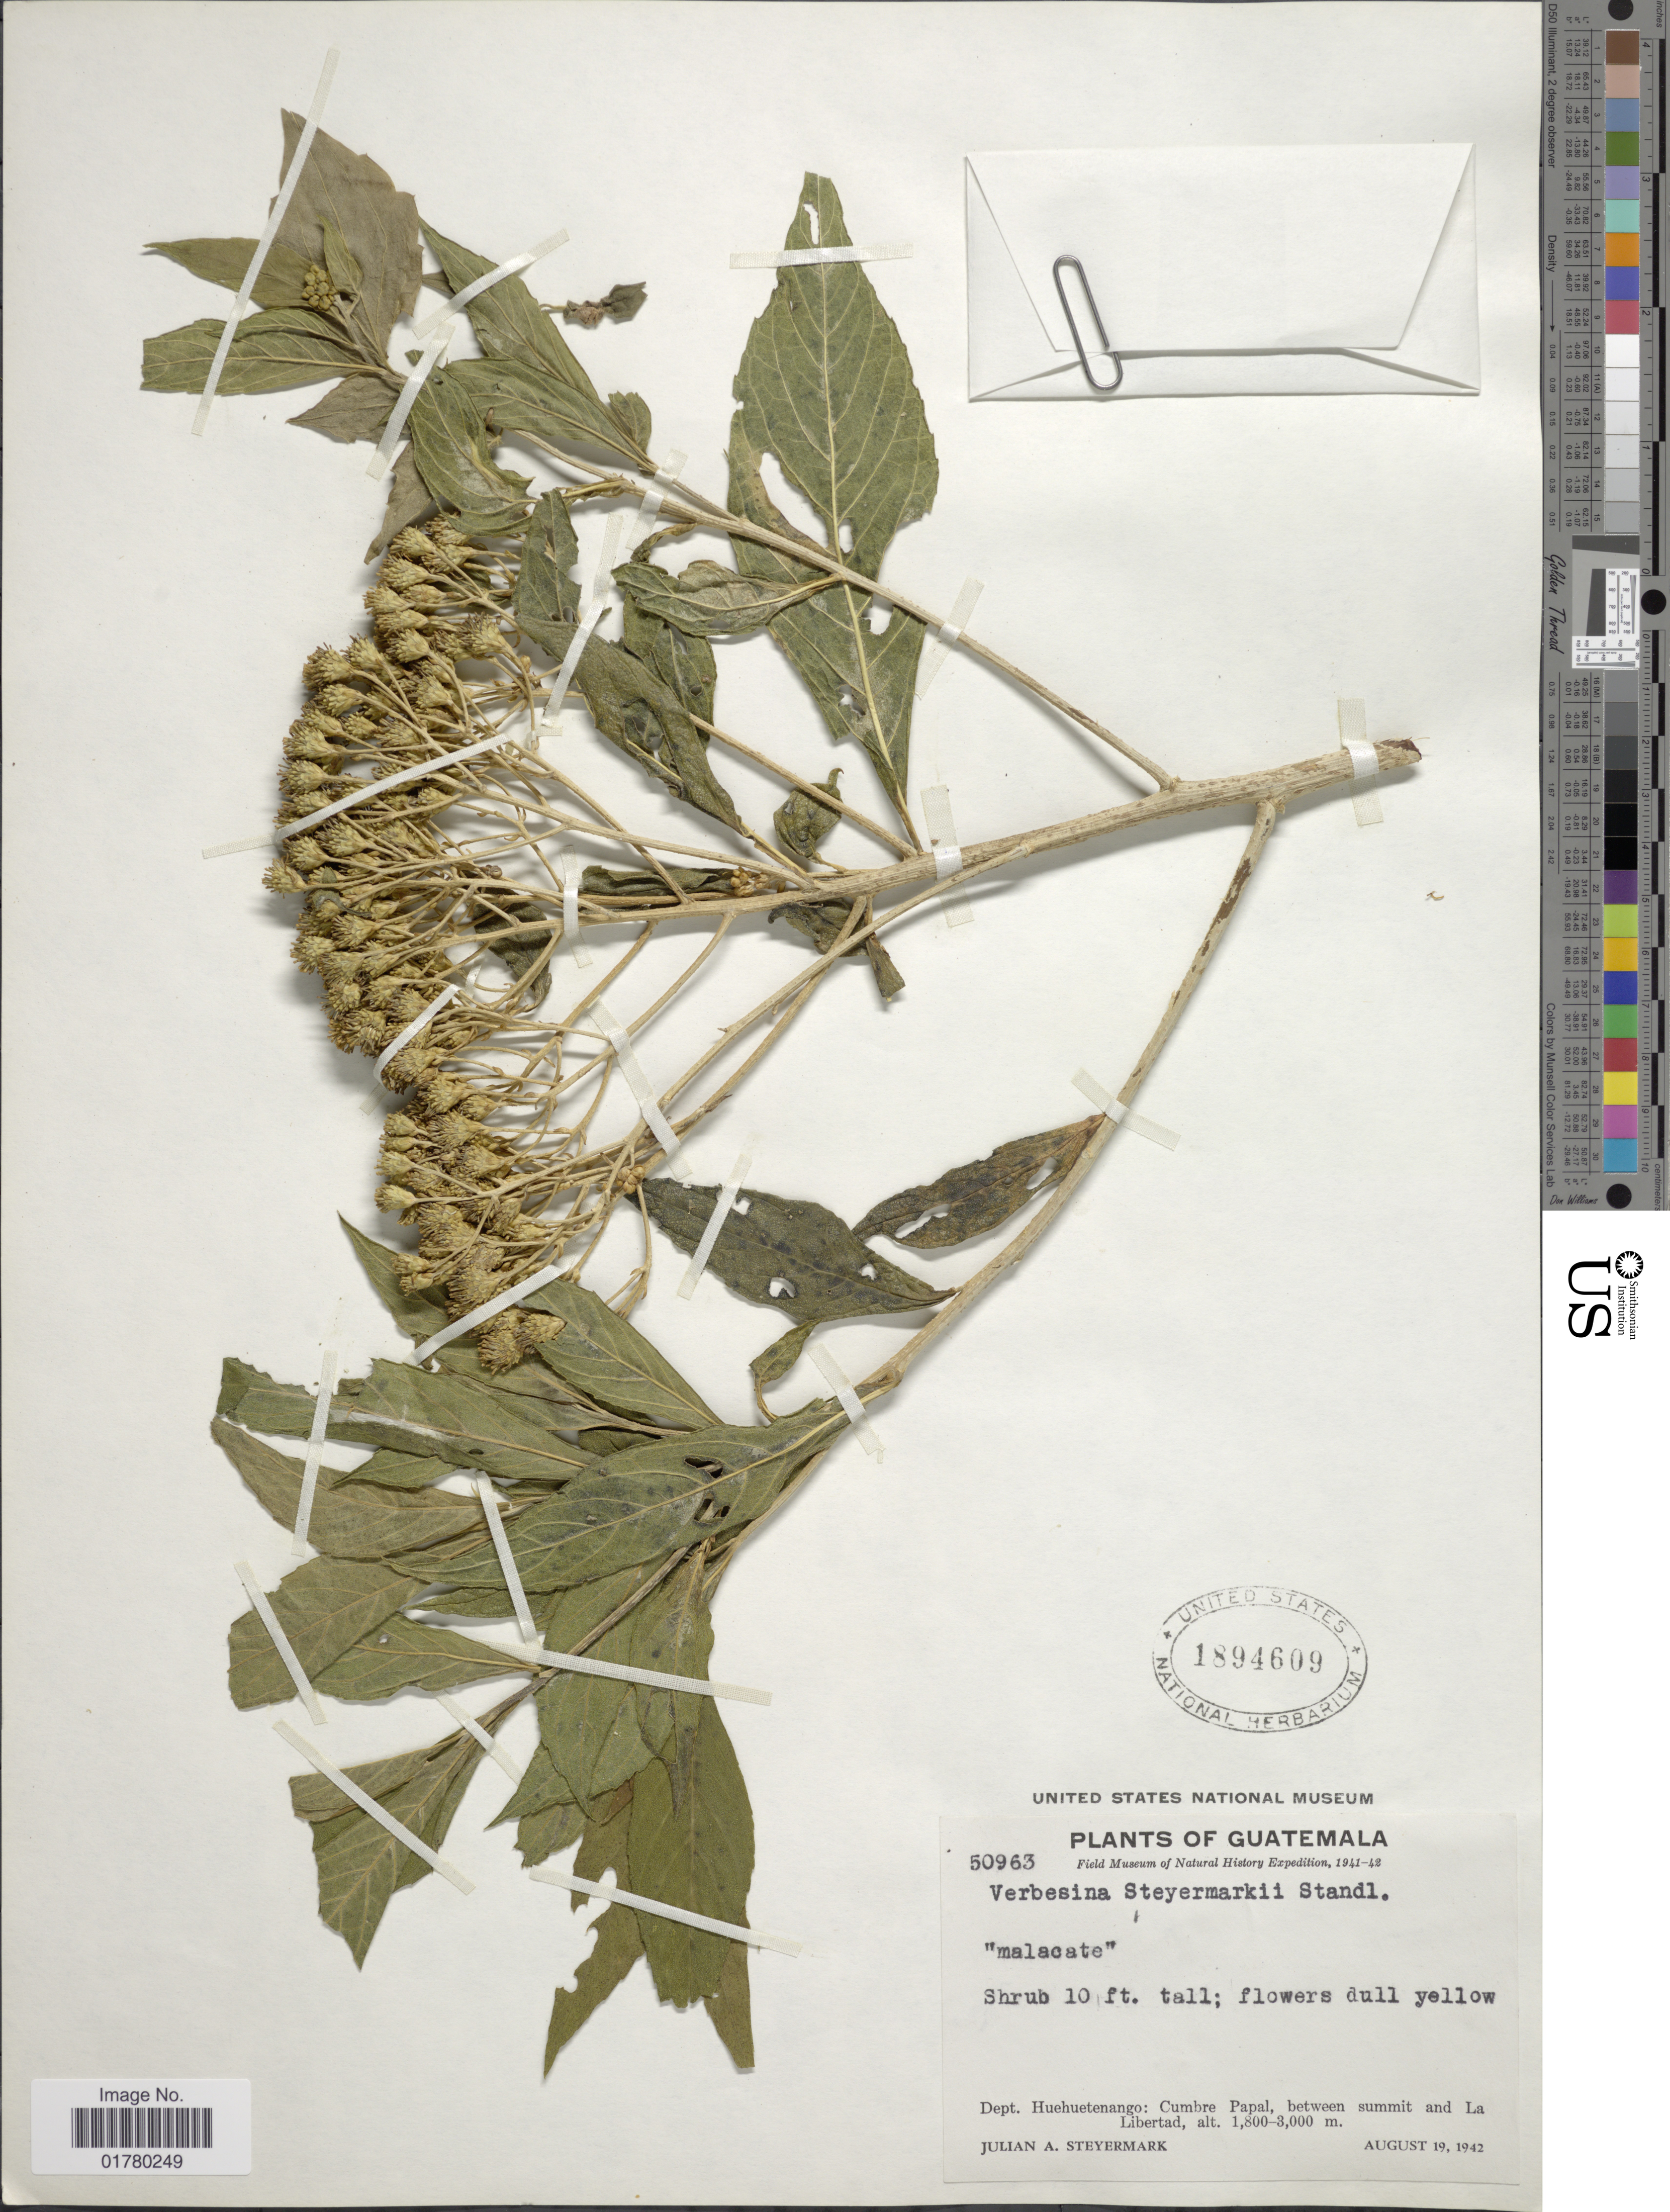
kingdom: Plantae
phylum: Tracheophyta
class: Magnoliopsida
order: Asterales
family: Asteraceae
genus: Verbesina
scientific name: Verbesina steyermarkii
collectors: J. Steyermark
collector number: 50963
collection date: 1942-08-19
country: Guatemala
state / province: Huehuetenango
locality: Cumbre Papal, between summit and La Libertad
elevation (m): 1800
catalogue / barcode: US 1894609